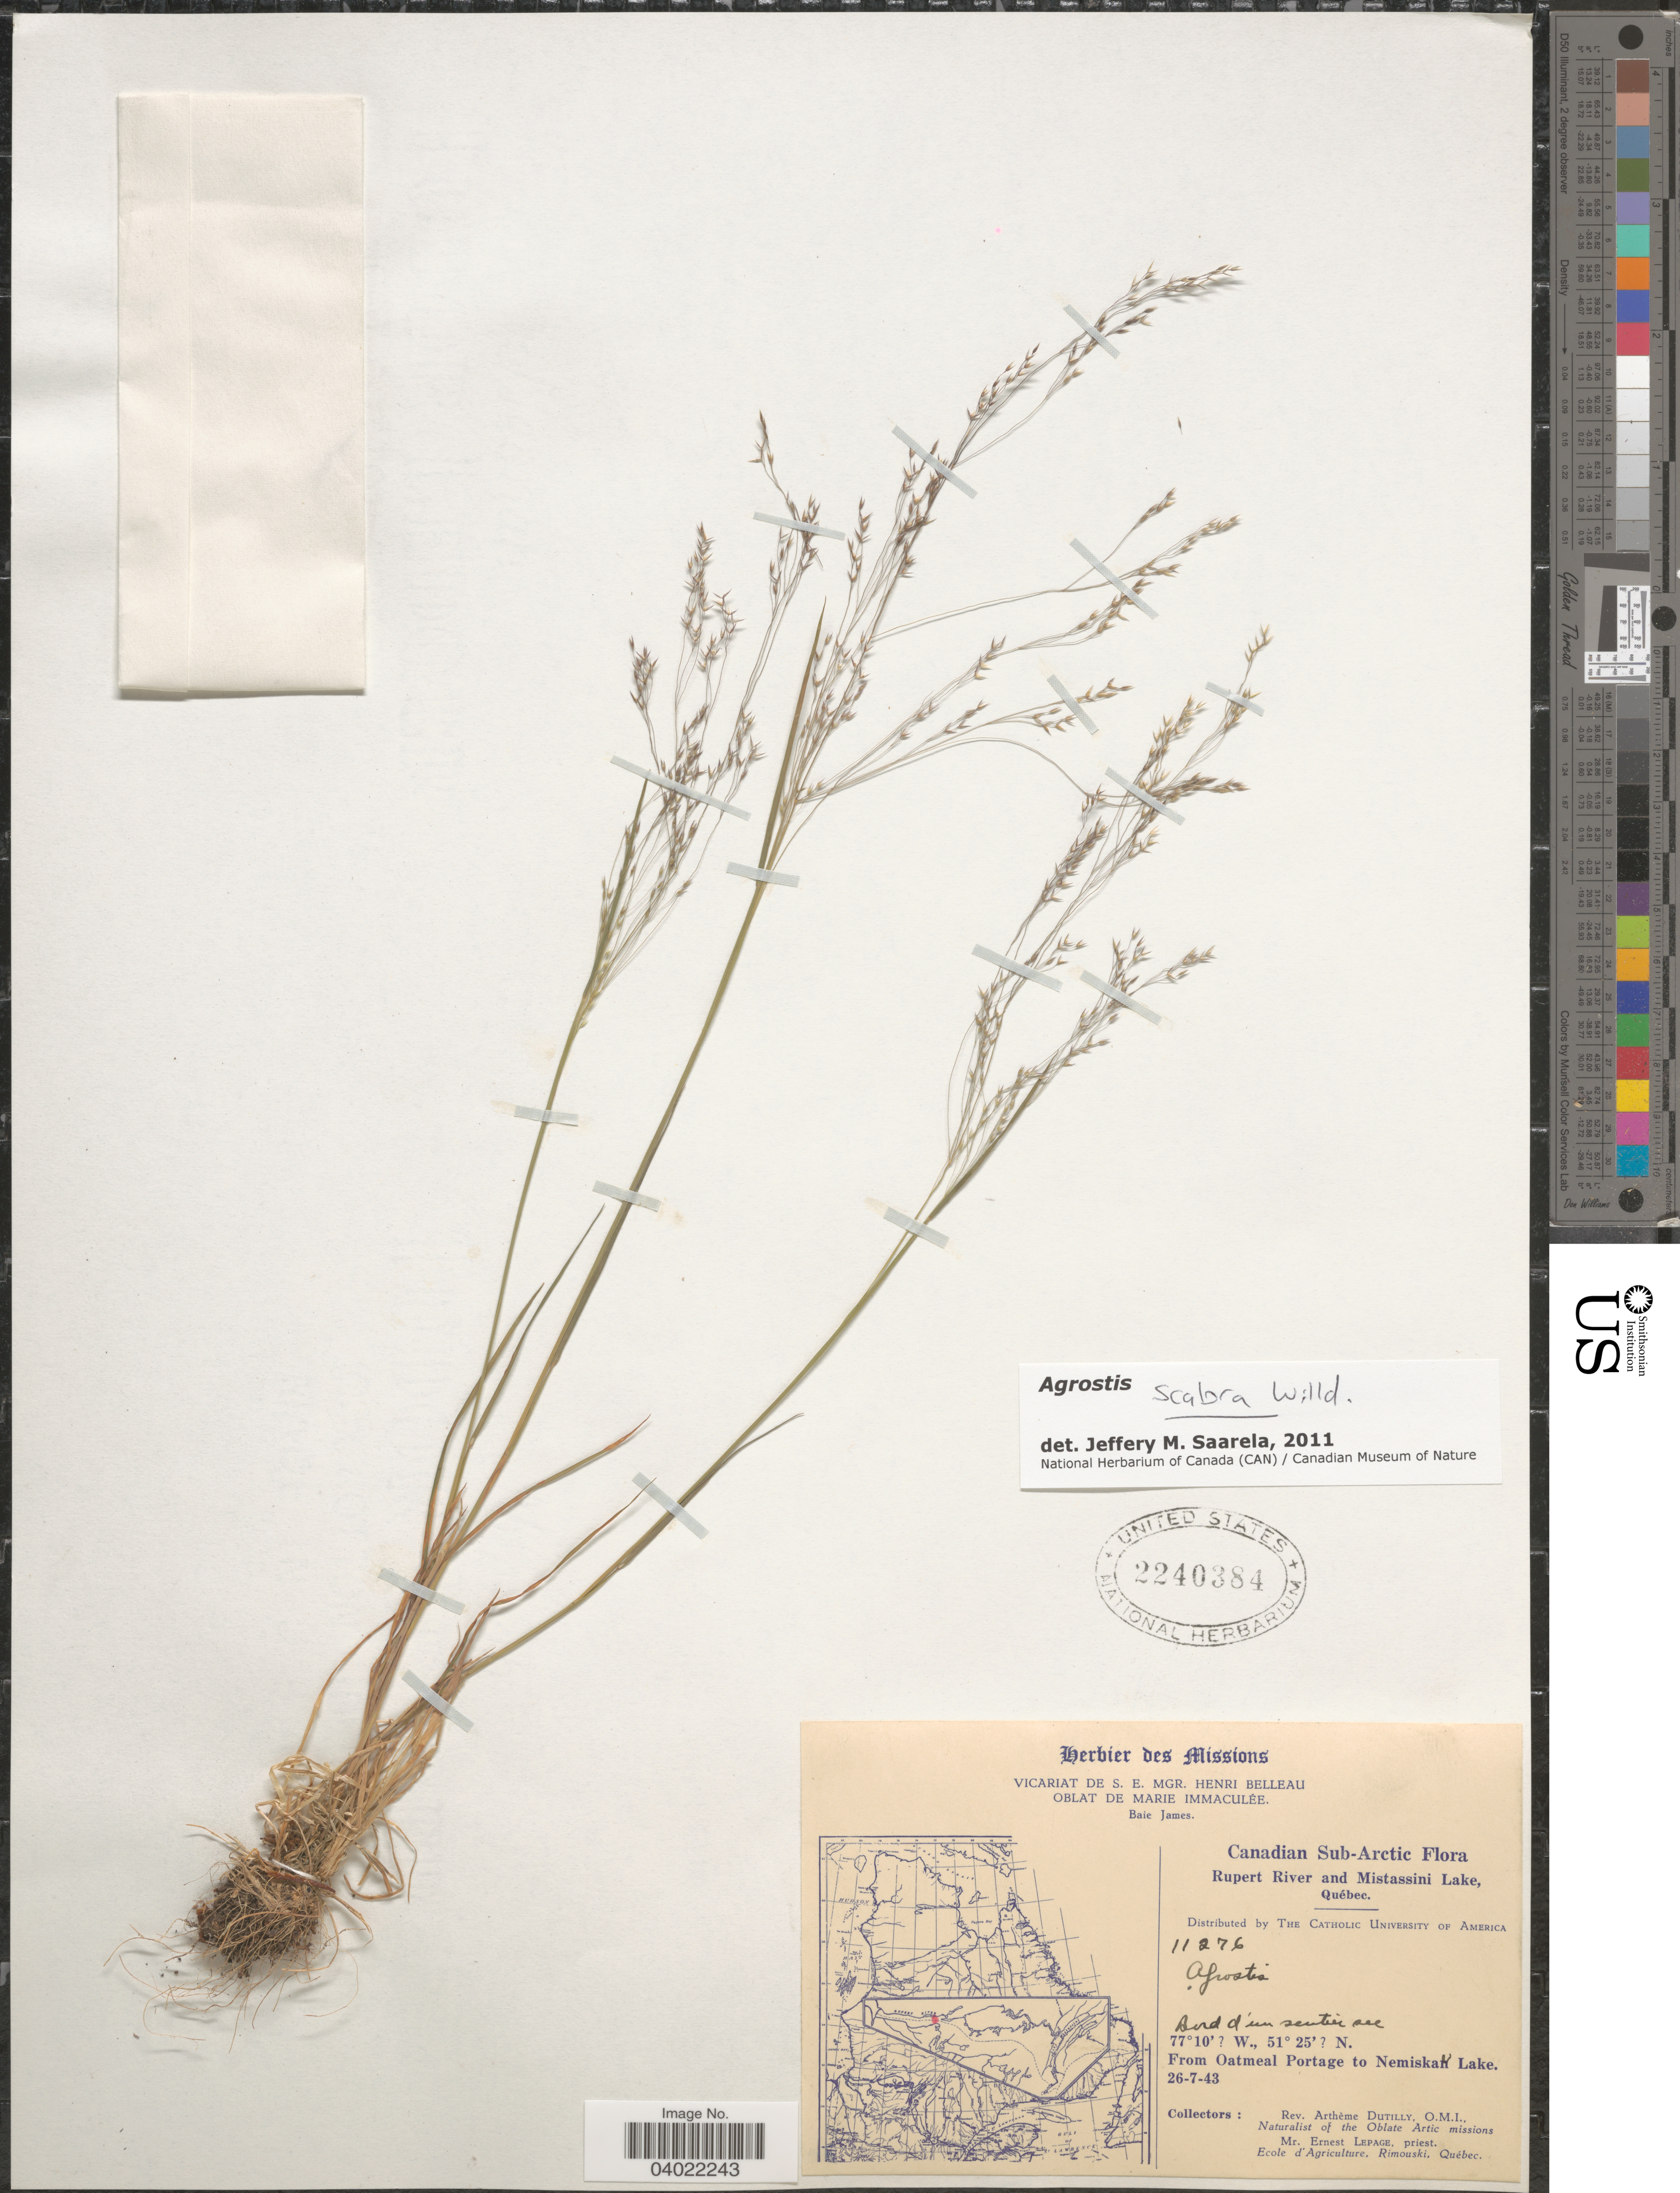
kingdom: Plantae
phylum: Tracheophyta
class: Liliopsida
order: Poales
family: Poaceae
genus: Agrostis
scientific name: Agrostis scabra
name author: Willd.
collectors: A. Dutilly & E. Lepage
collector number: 11276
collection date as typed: Transcribed d/m/y: 26/7/43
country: Canada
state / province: Quebec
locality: Canadian Sub-Arctic. Rupert River and Mistassini Lake. From Oatmeal Portage to Nemiskau Lake.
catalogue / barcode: US 2240384